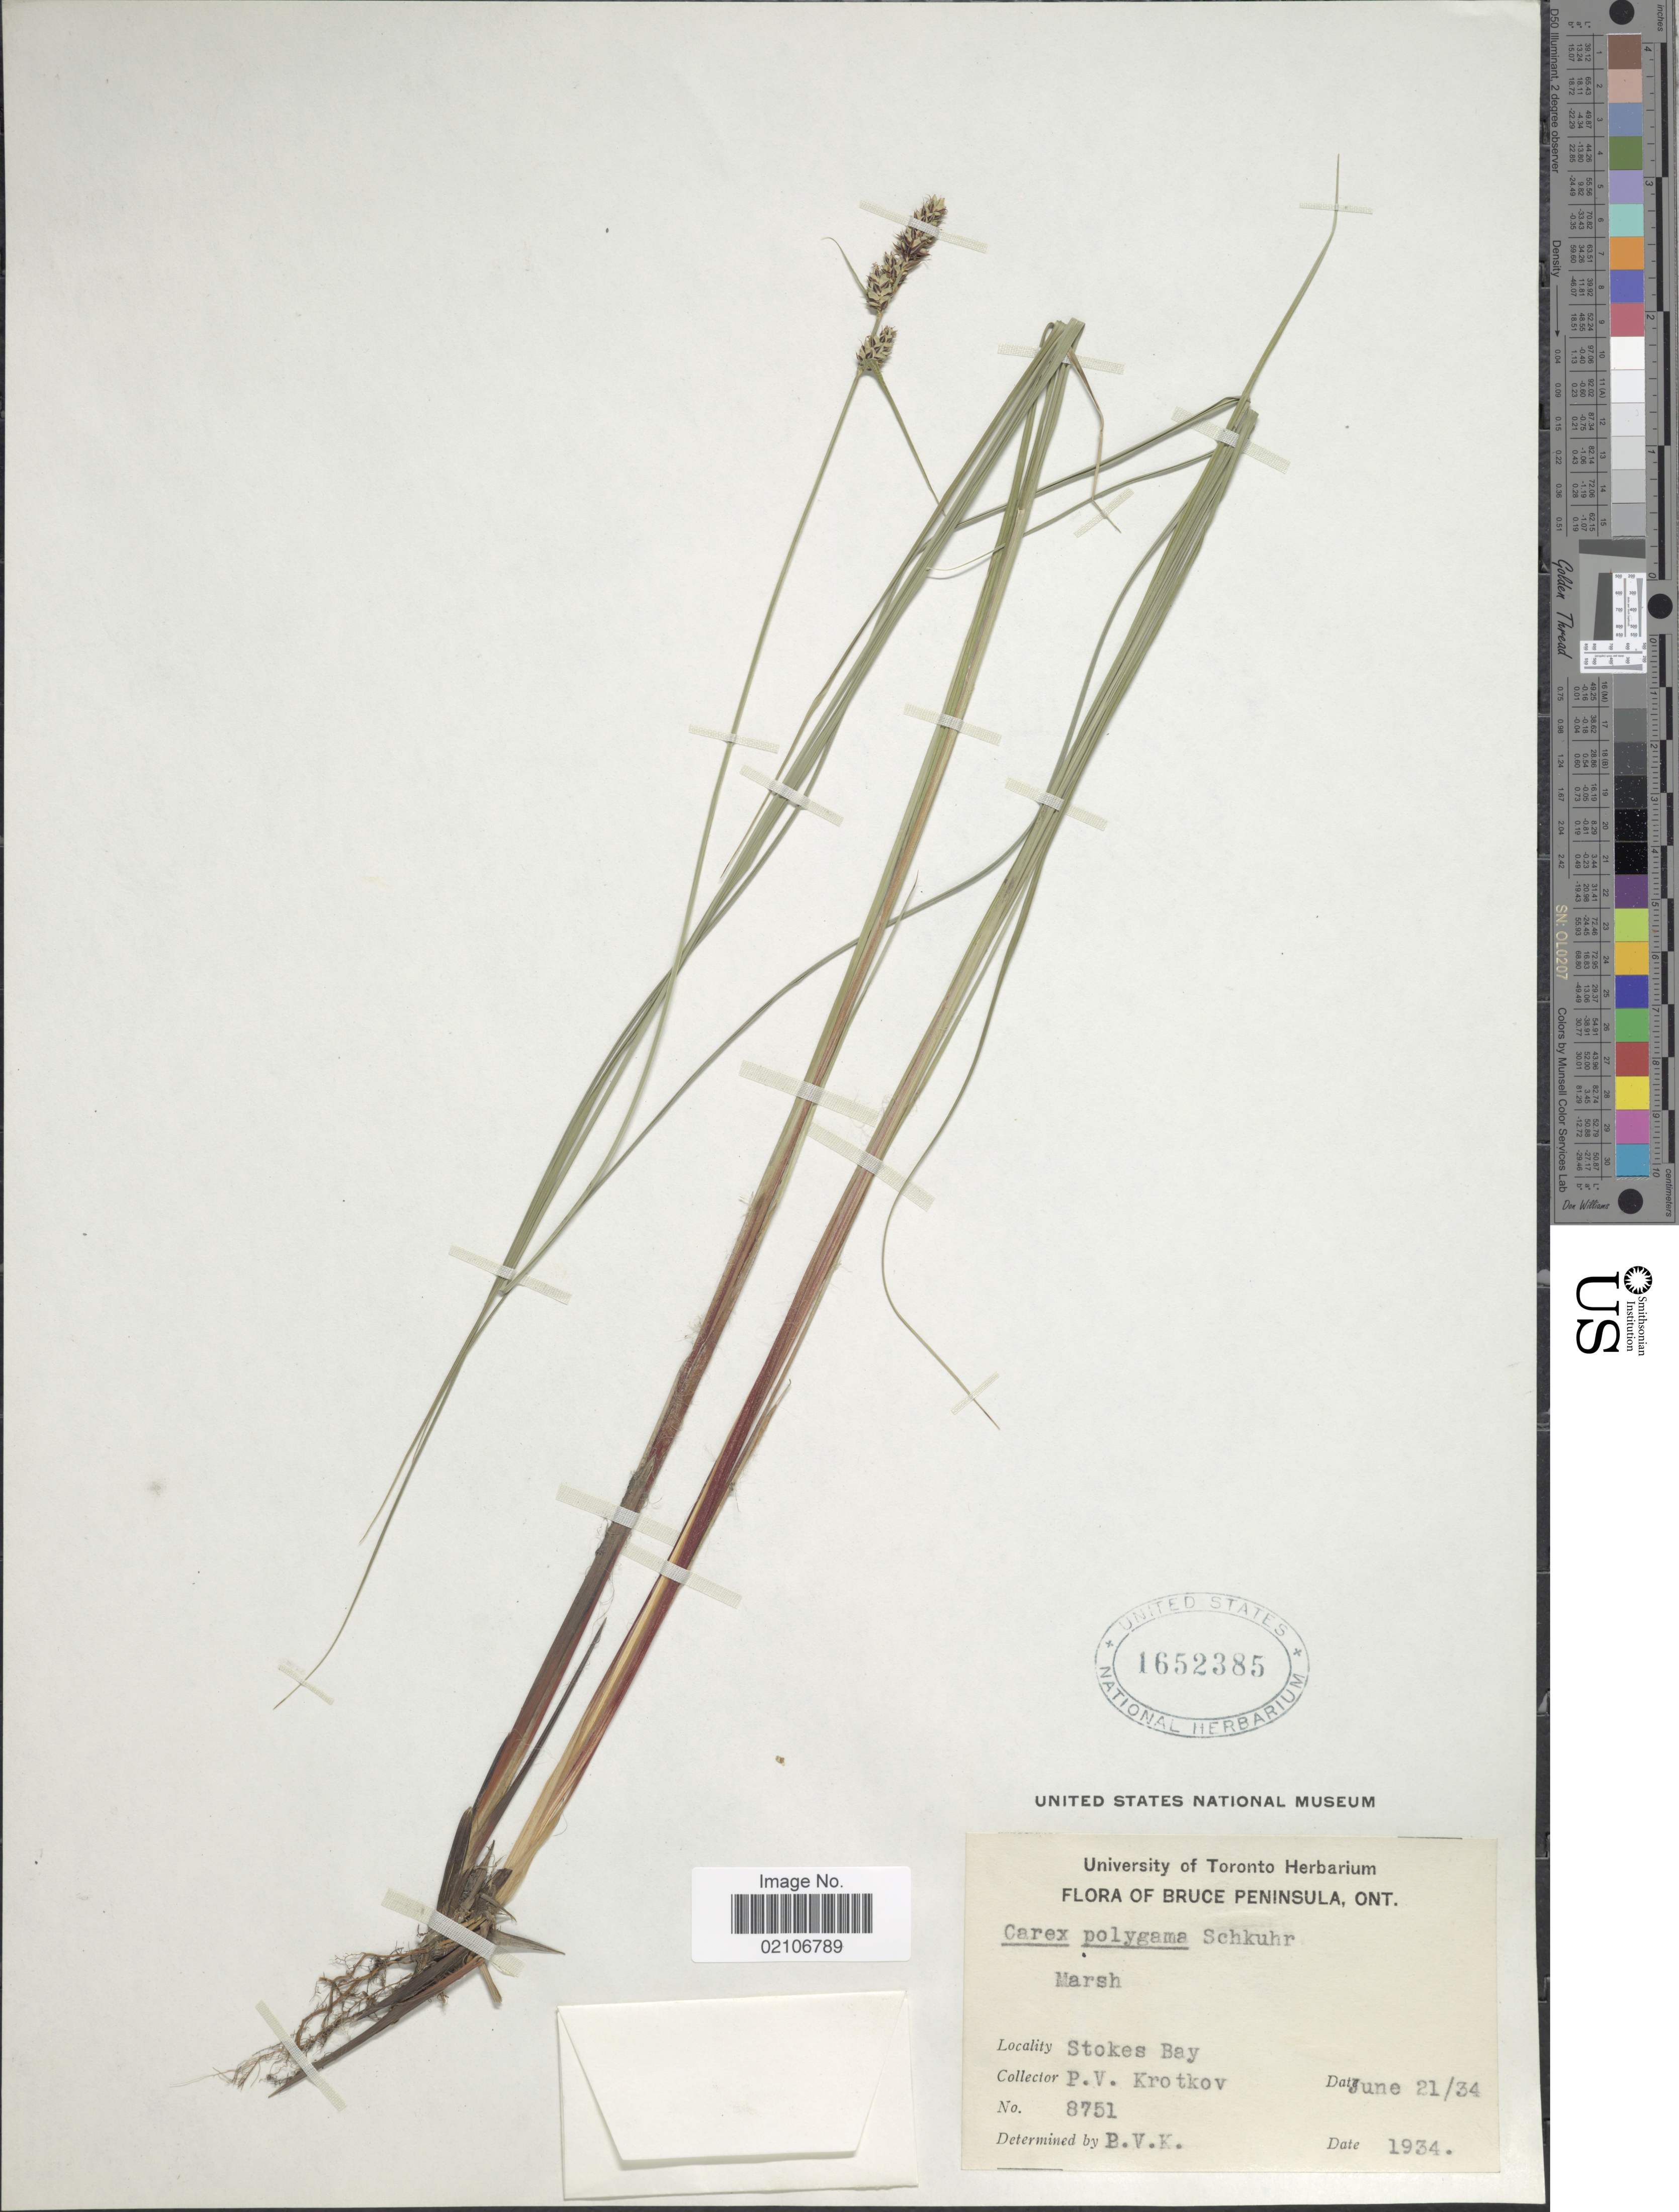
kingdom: Plantae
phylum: Tracheophyta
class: Liliopsida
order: Poales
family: Cyperaceae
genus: Carex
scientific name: Carex buxbaumii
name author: Wahlenb.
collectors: P. V. Krotkov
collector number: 8751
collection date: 1934-06-21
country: Canada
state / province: Ontario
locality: Bruce Peninsula, Stokes Bay.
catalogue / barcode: US 1652385